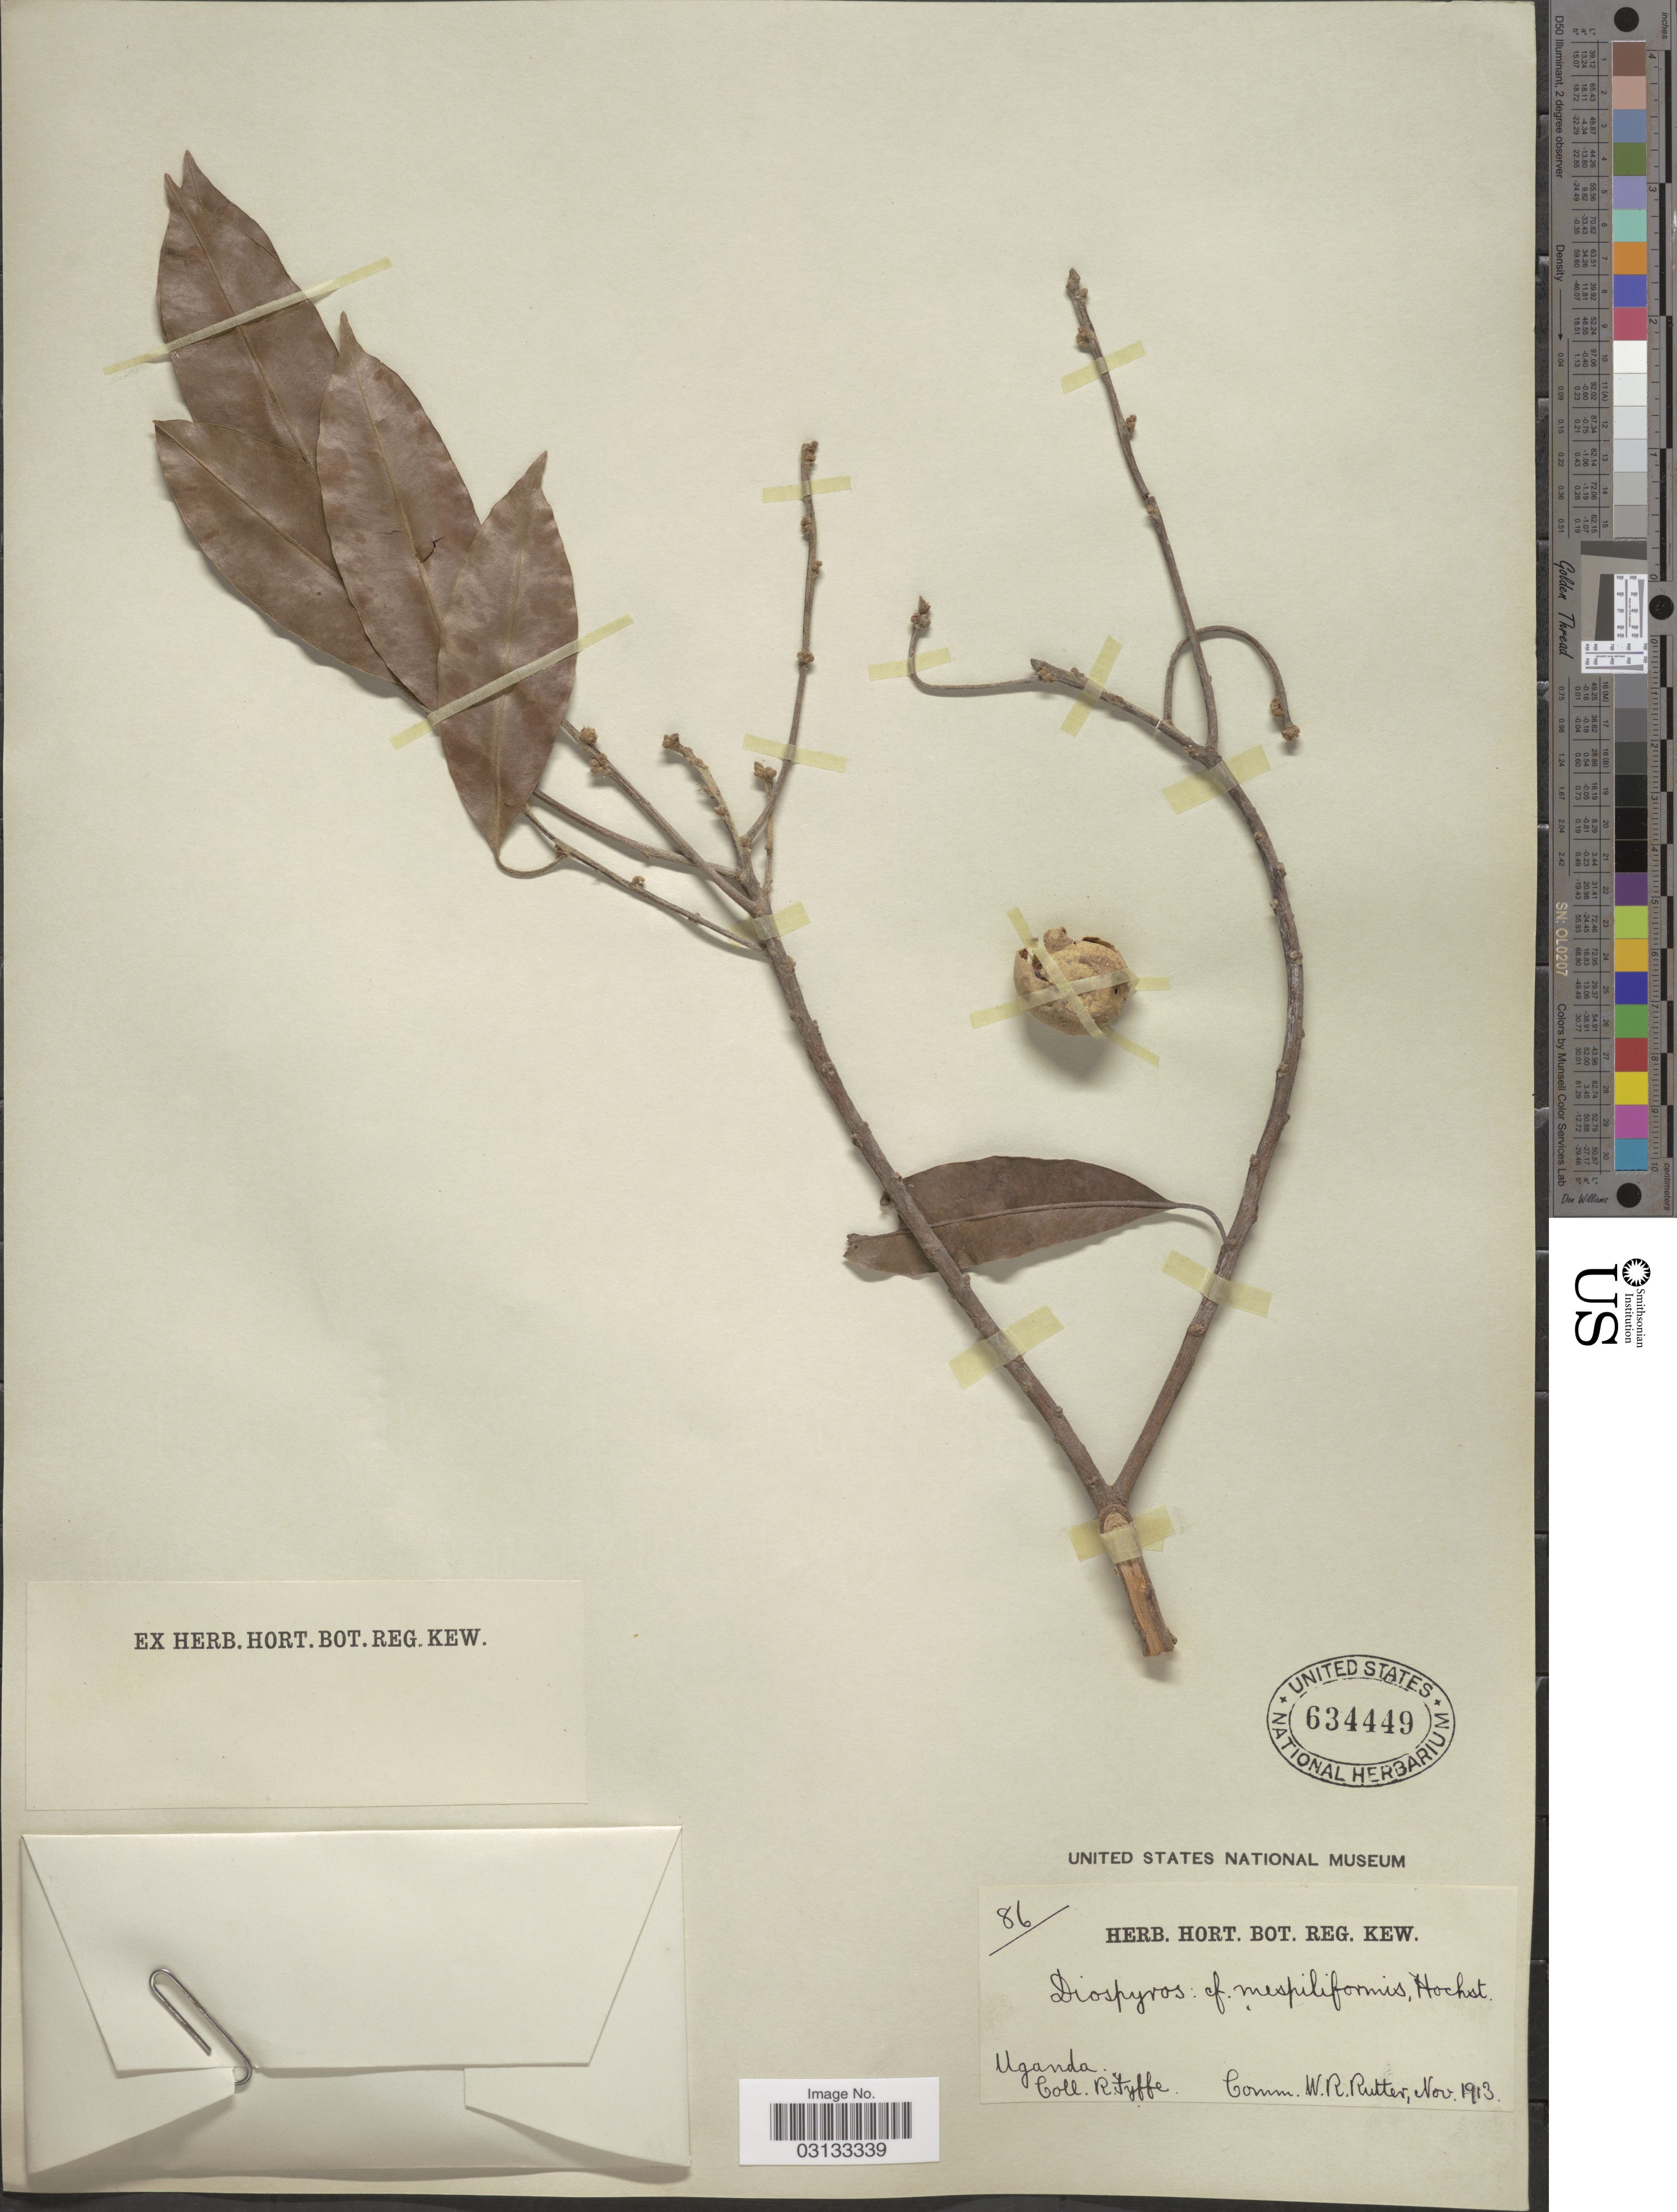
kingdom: Plantae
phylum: Tracheophyta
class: Magnoliopsida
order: Ericales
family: Ebenaceae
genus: Diospyros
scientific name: Diospyros mespiliformis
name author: Hochst. ex A. DC.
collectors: R. Fyffe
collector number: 86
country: Uganda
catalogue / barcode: US 634449